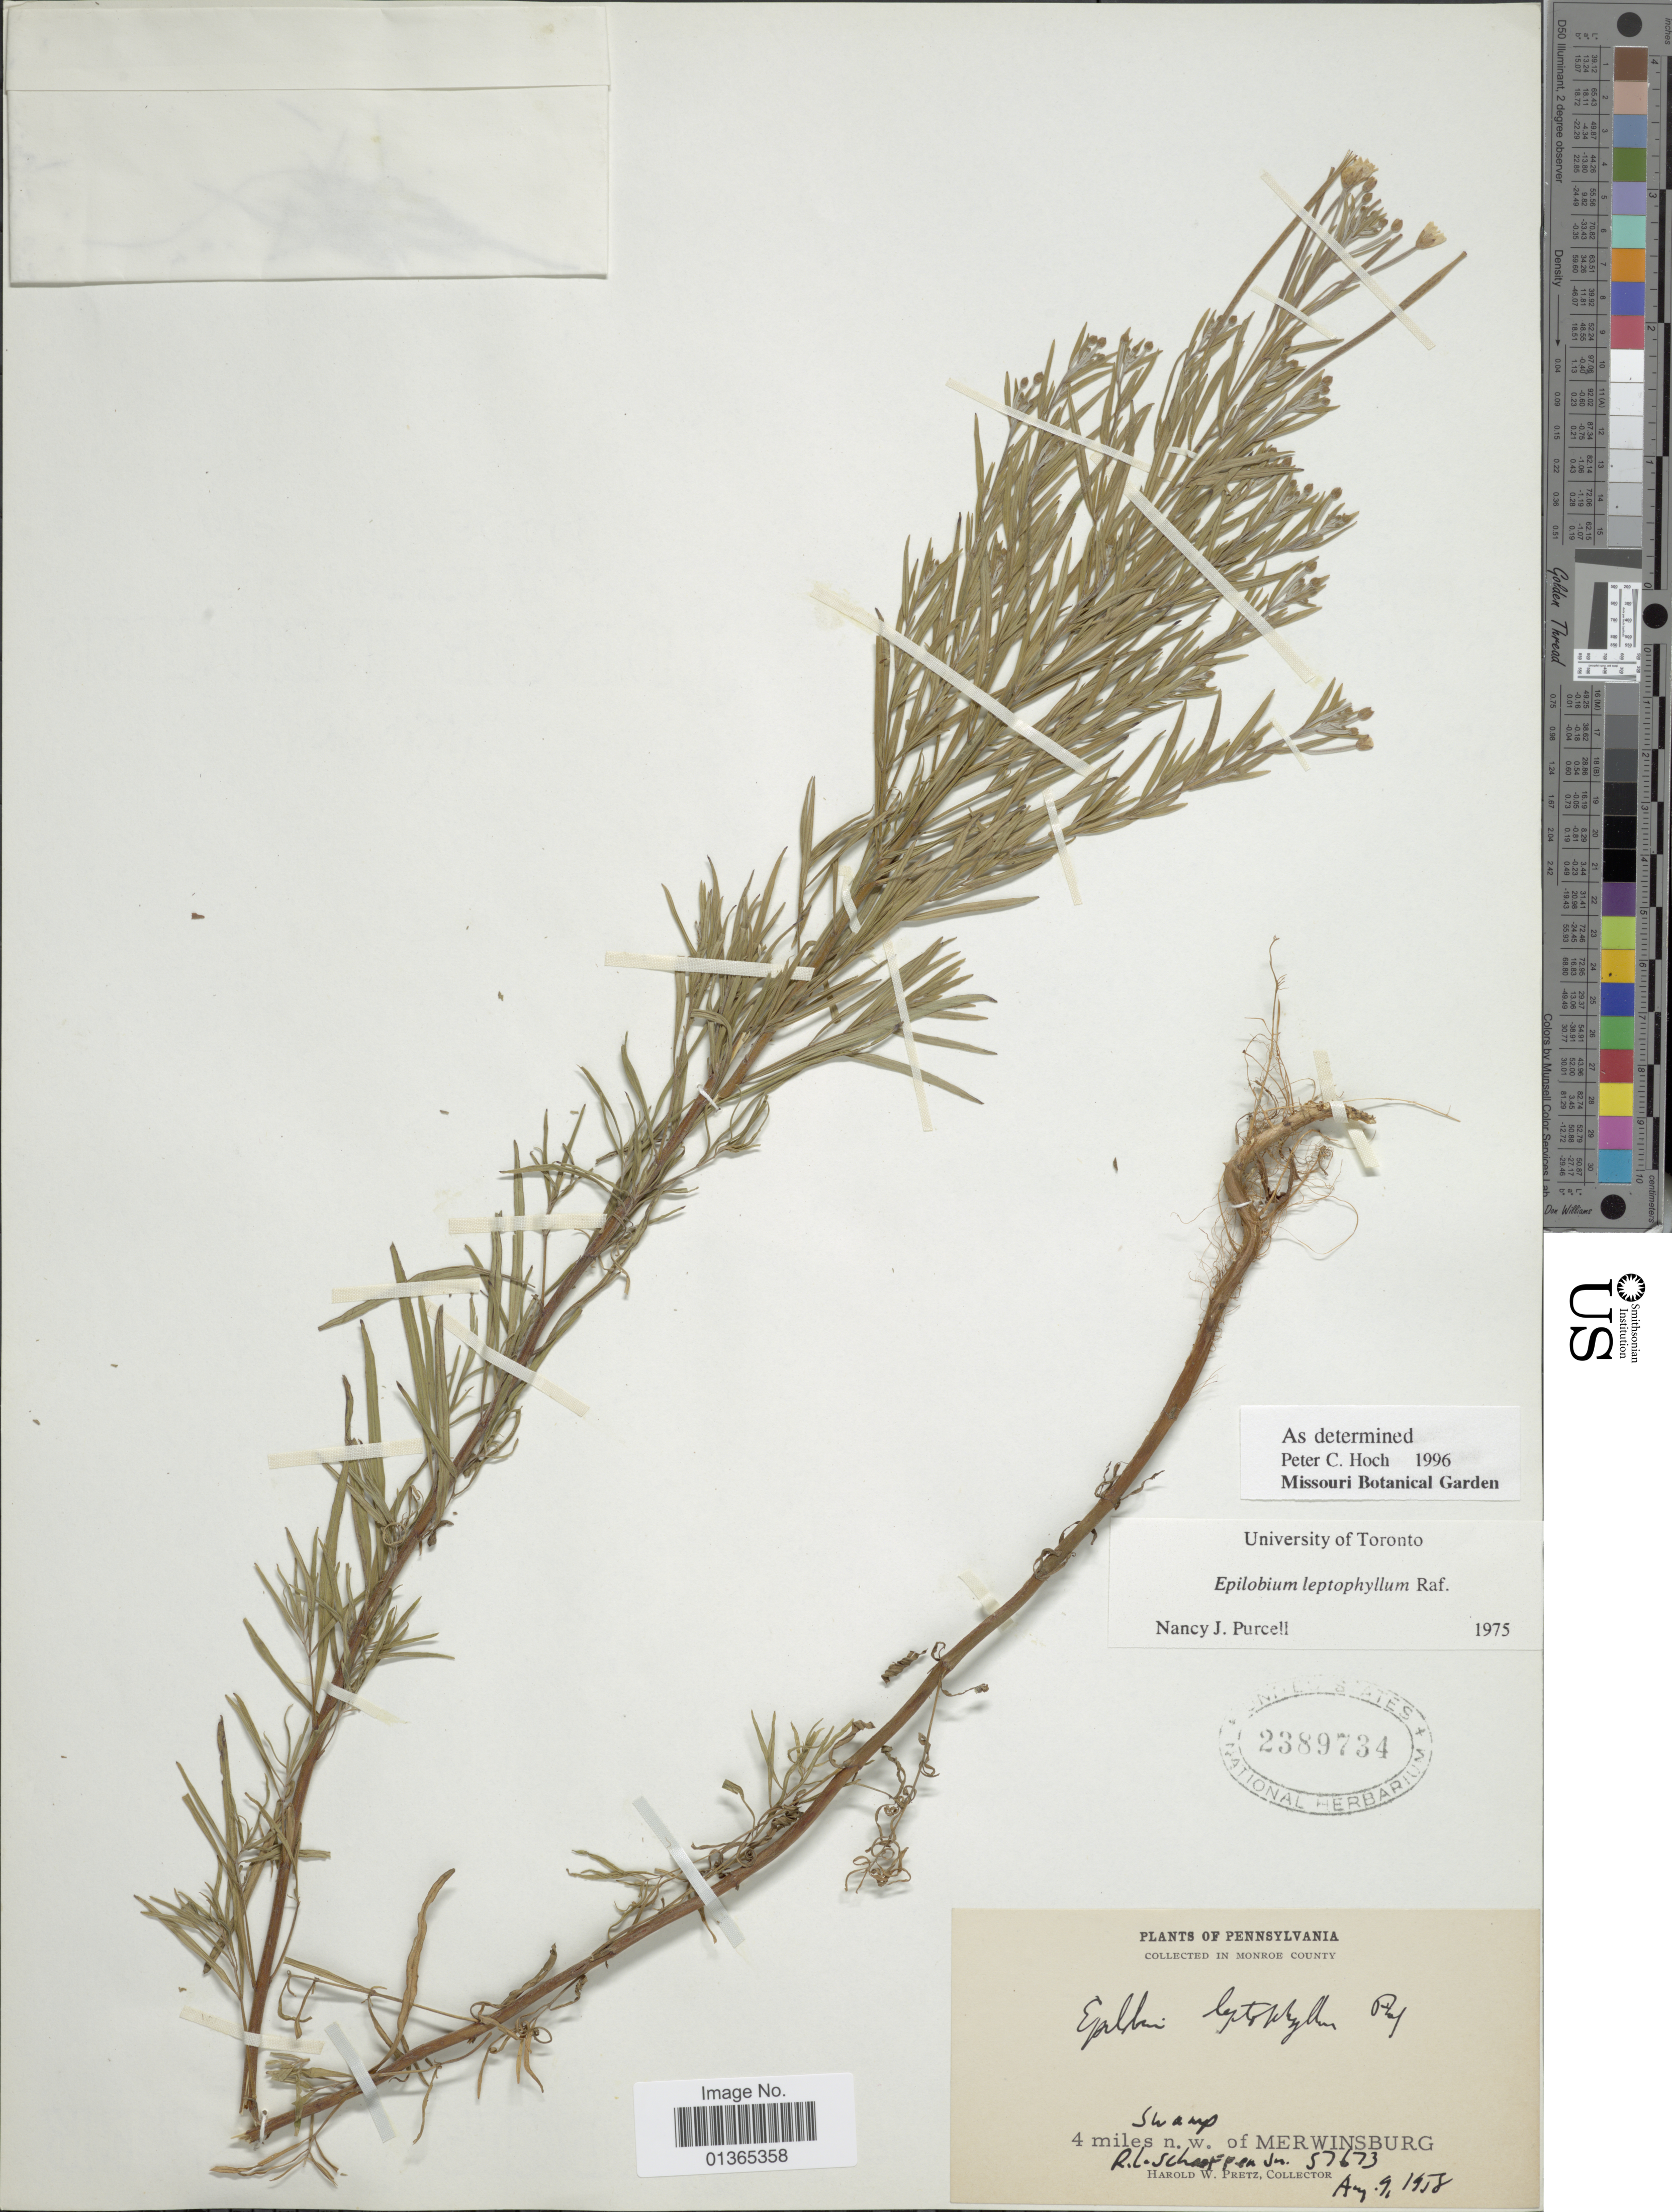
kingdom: Plantae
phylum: Tracheophyta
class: Magnoliopsida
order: Myrtales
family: Onagraceae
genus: Epilobium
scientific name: Epilobium leptophyllum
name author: Raf.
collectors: R. Schaeffer & H. W. Pretz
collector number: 57673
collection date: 1958-08-09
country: United States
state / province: Pennsylvania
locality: Monroe County. 4 miles n.w. of Merwinsburg.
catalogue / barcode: US 2389734